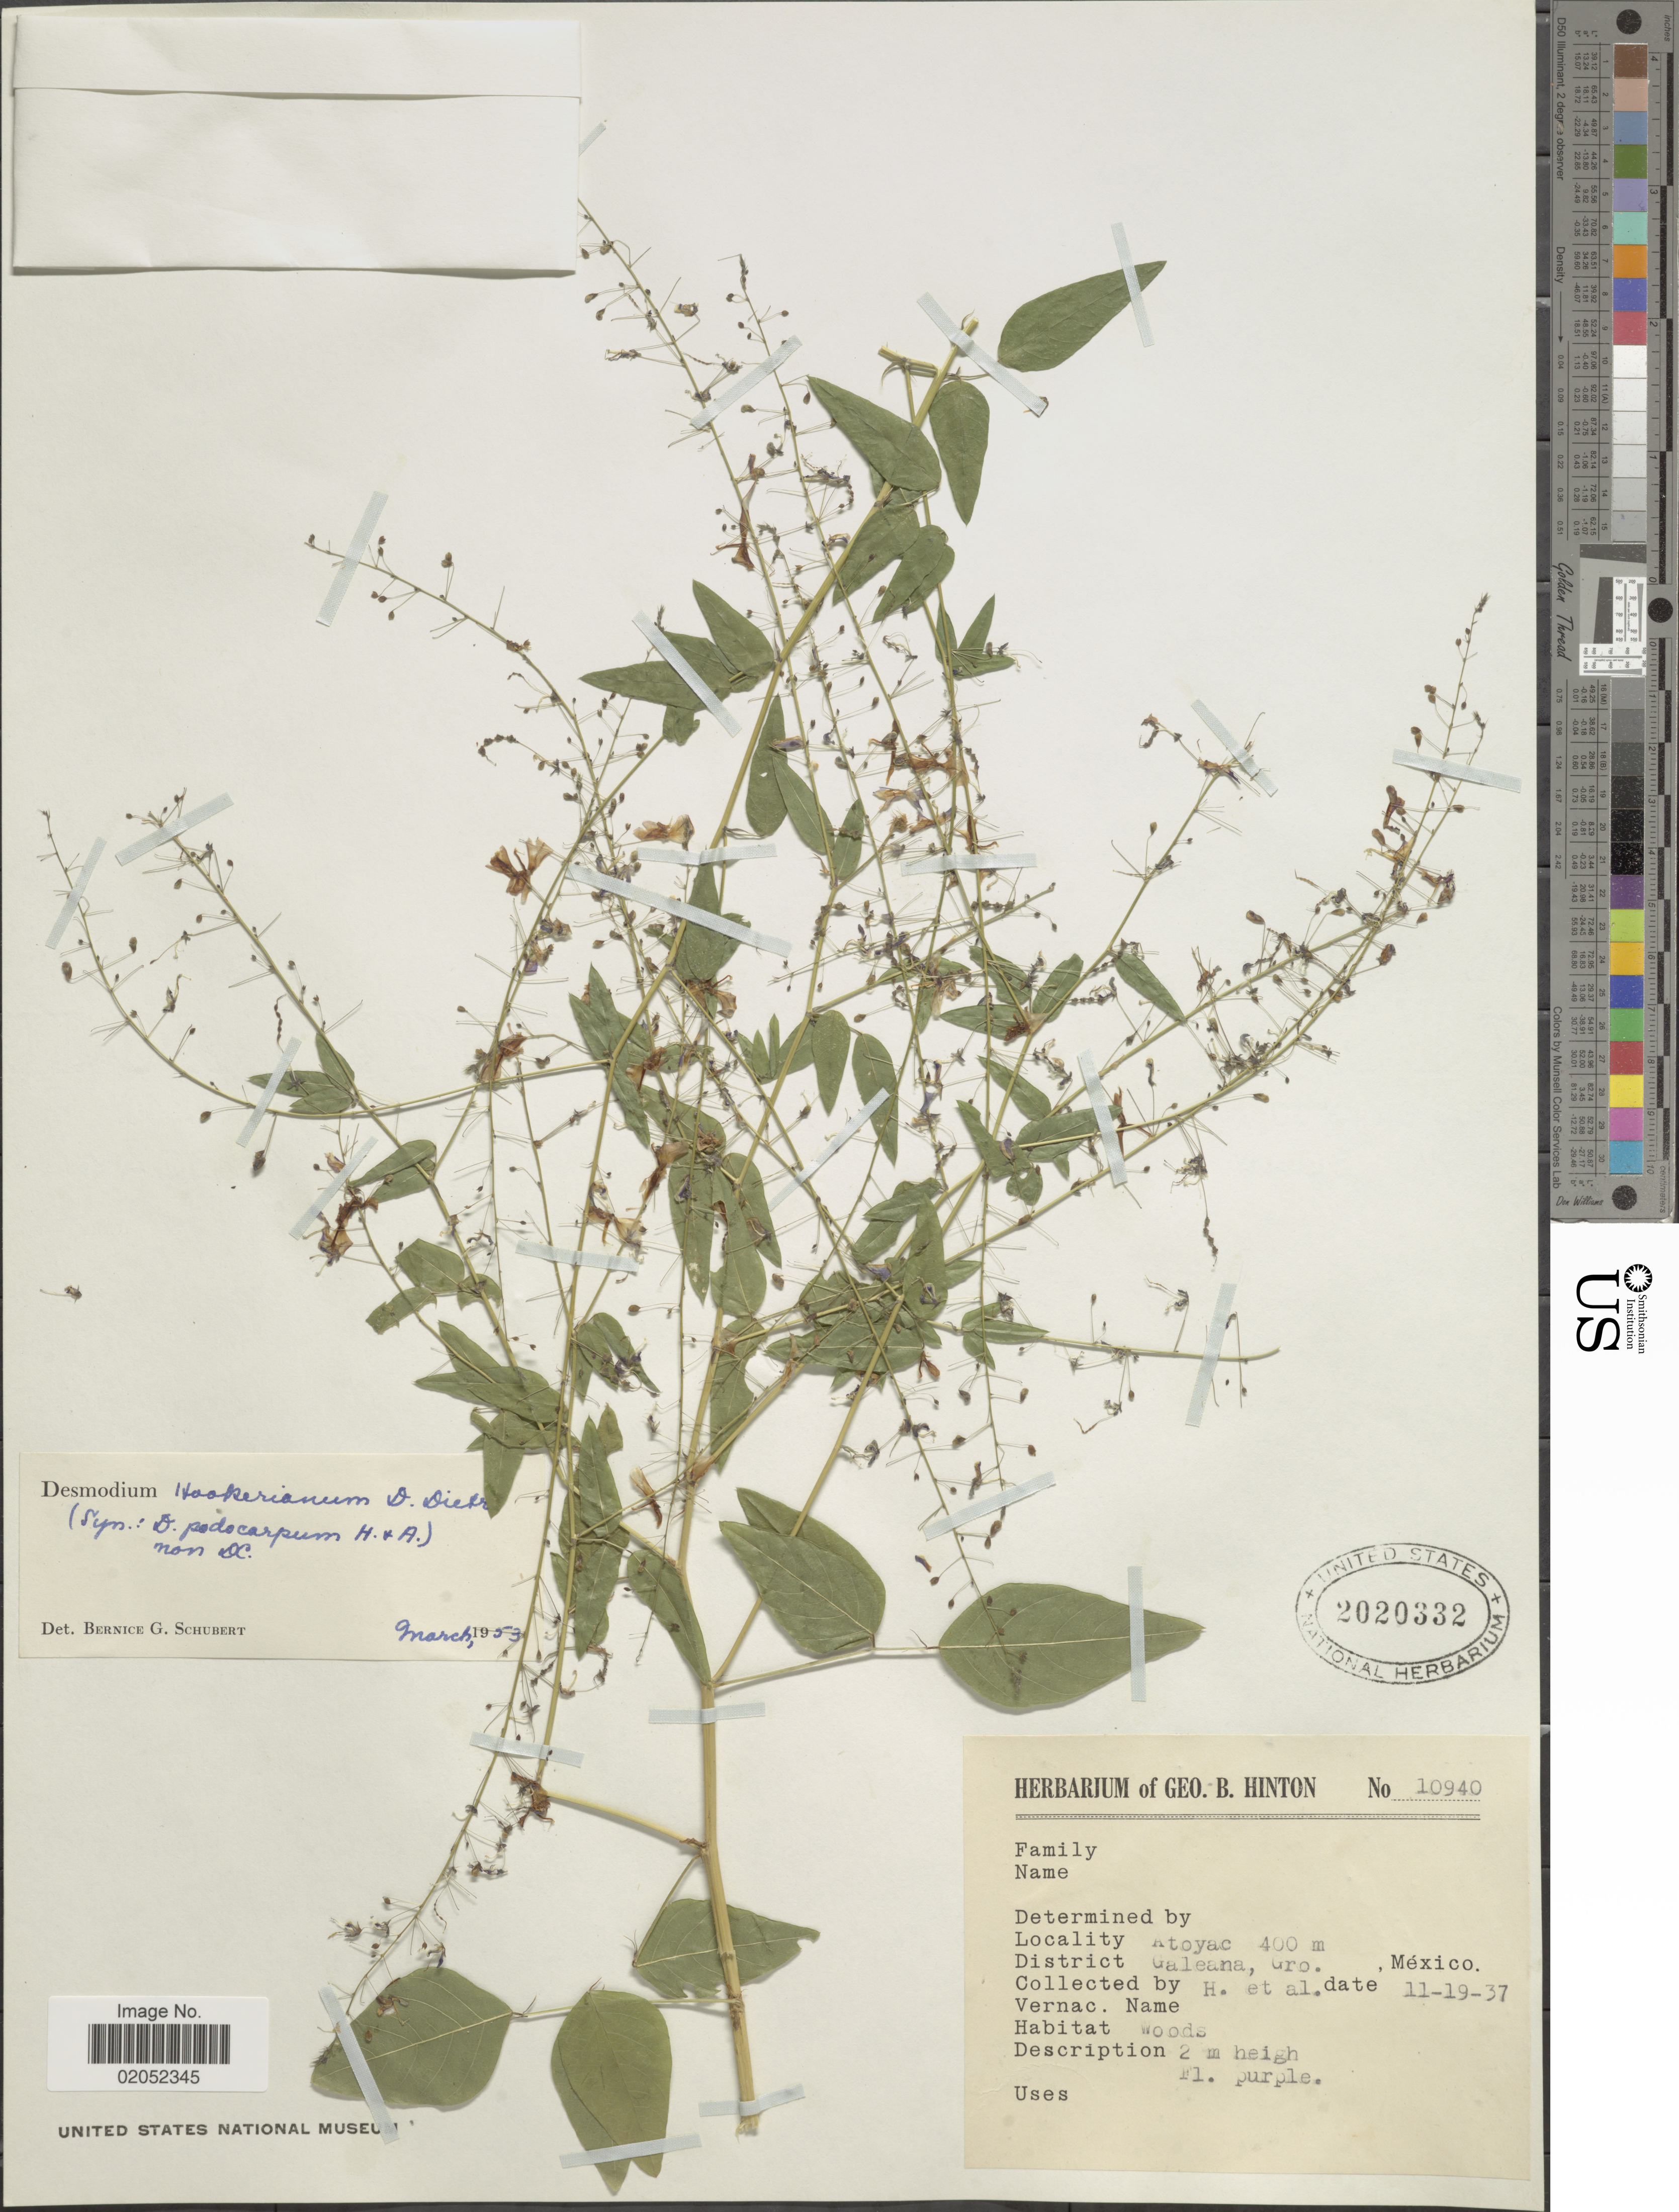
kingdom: Plantae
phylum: Tracheophyta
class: Magnoliopsida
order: Fabales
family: Fabaceae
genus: Desmodium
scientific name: Desmodium hookerianum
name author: D. Dietr.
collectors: G. B. Hinton & et al.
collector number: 10940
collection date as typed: Transcribed d/m/y: 19/11/37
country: Mexico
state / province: Guerrero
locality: Atoyac, Galeana, Gro. Mexico.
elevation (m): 400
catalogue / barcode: US 2020332